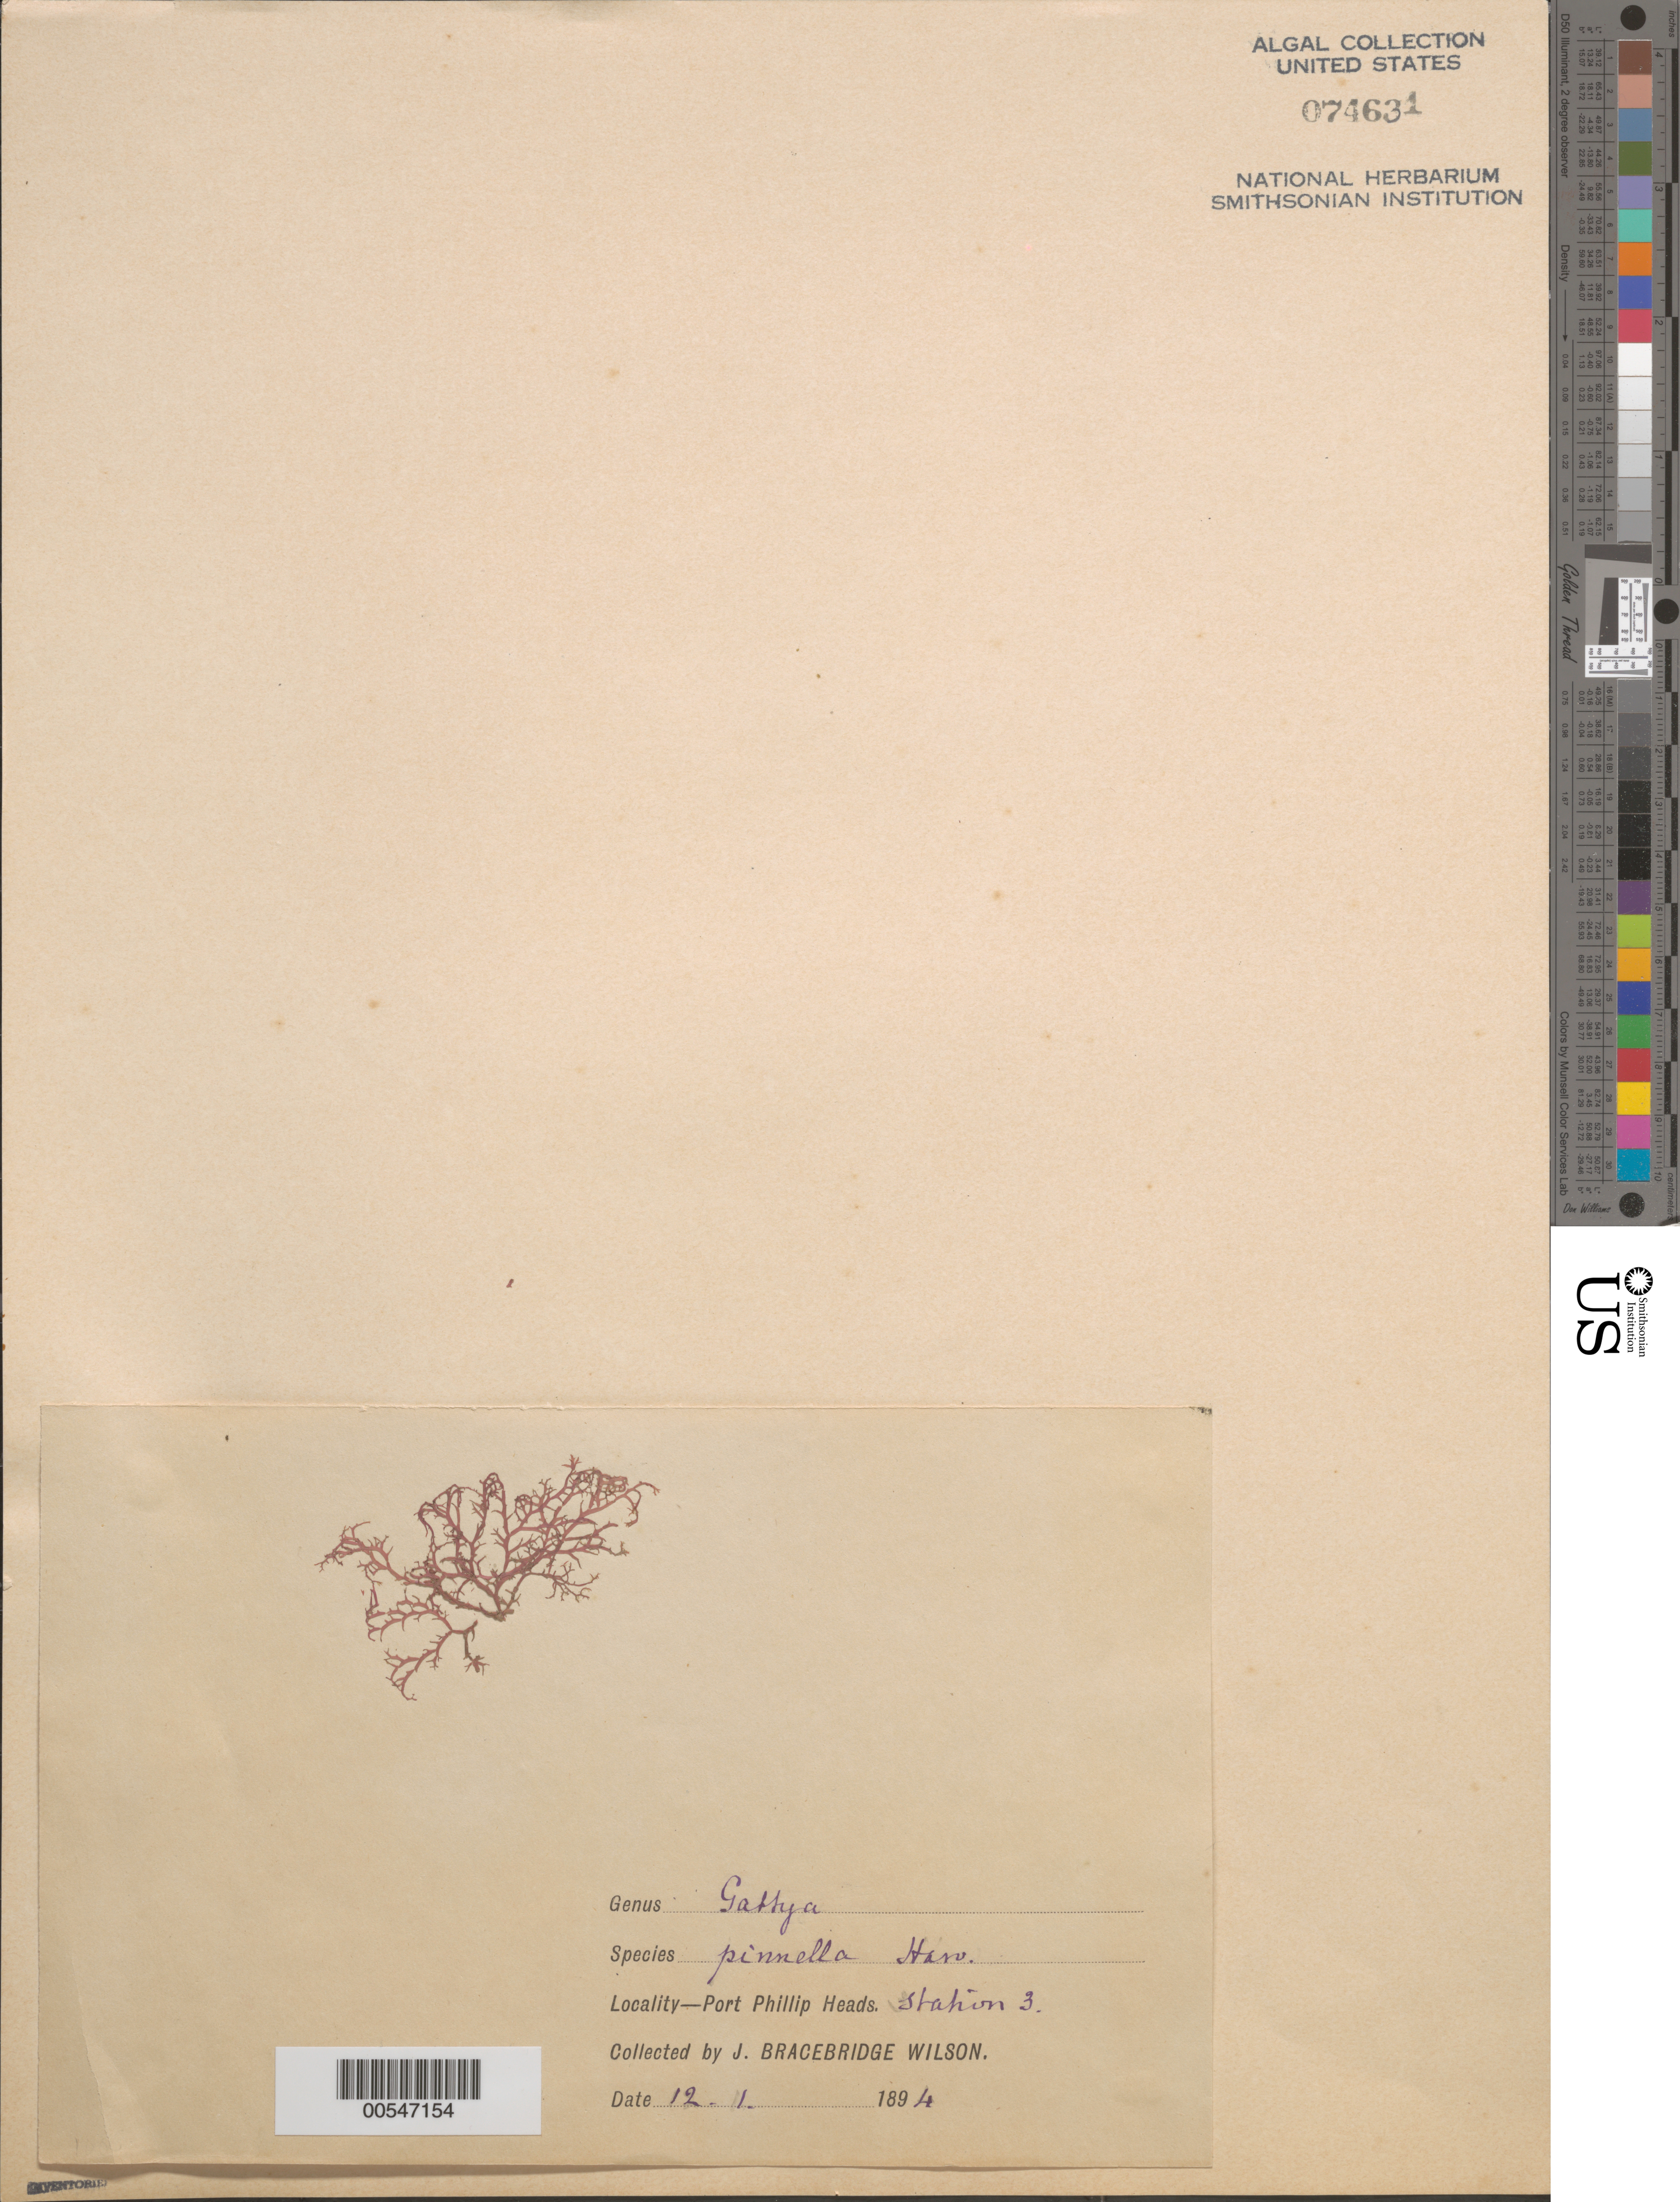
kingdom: Plantae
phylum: Rhodophyta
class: Florideophyceae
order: Ceramiales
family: Callithamniaceae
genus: Gattya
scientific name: Gattya pinnella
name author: Harv.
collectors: J. B. Wilson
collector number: Station 3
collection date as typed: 12 Jan 1894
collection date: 1894-01-12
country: Australia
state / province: Victoria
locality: Port Phillip Heads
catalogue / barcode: US 74631